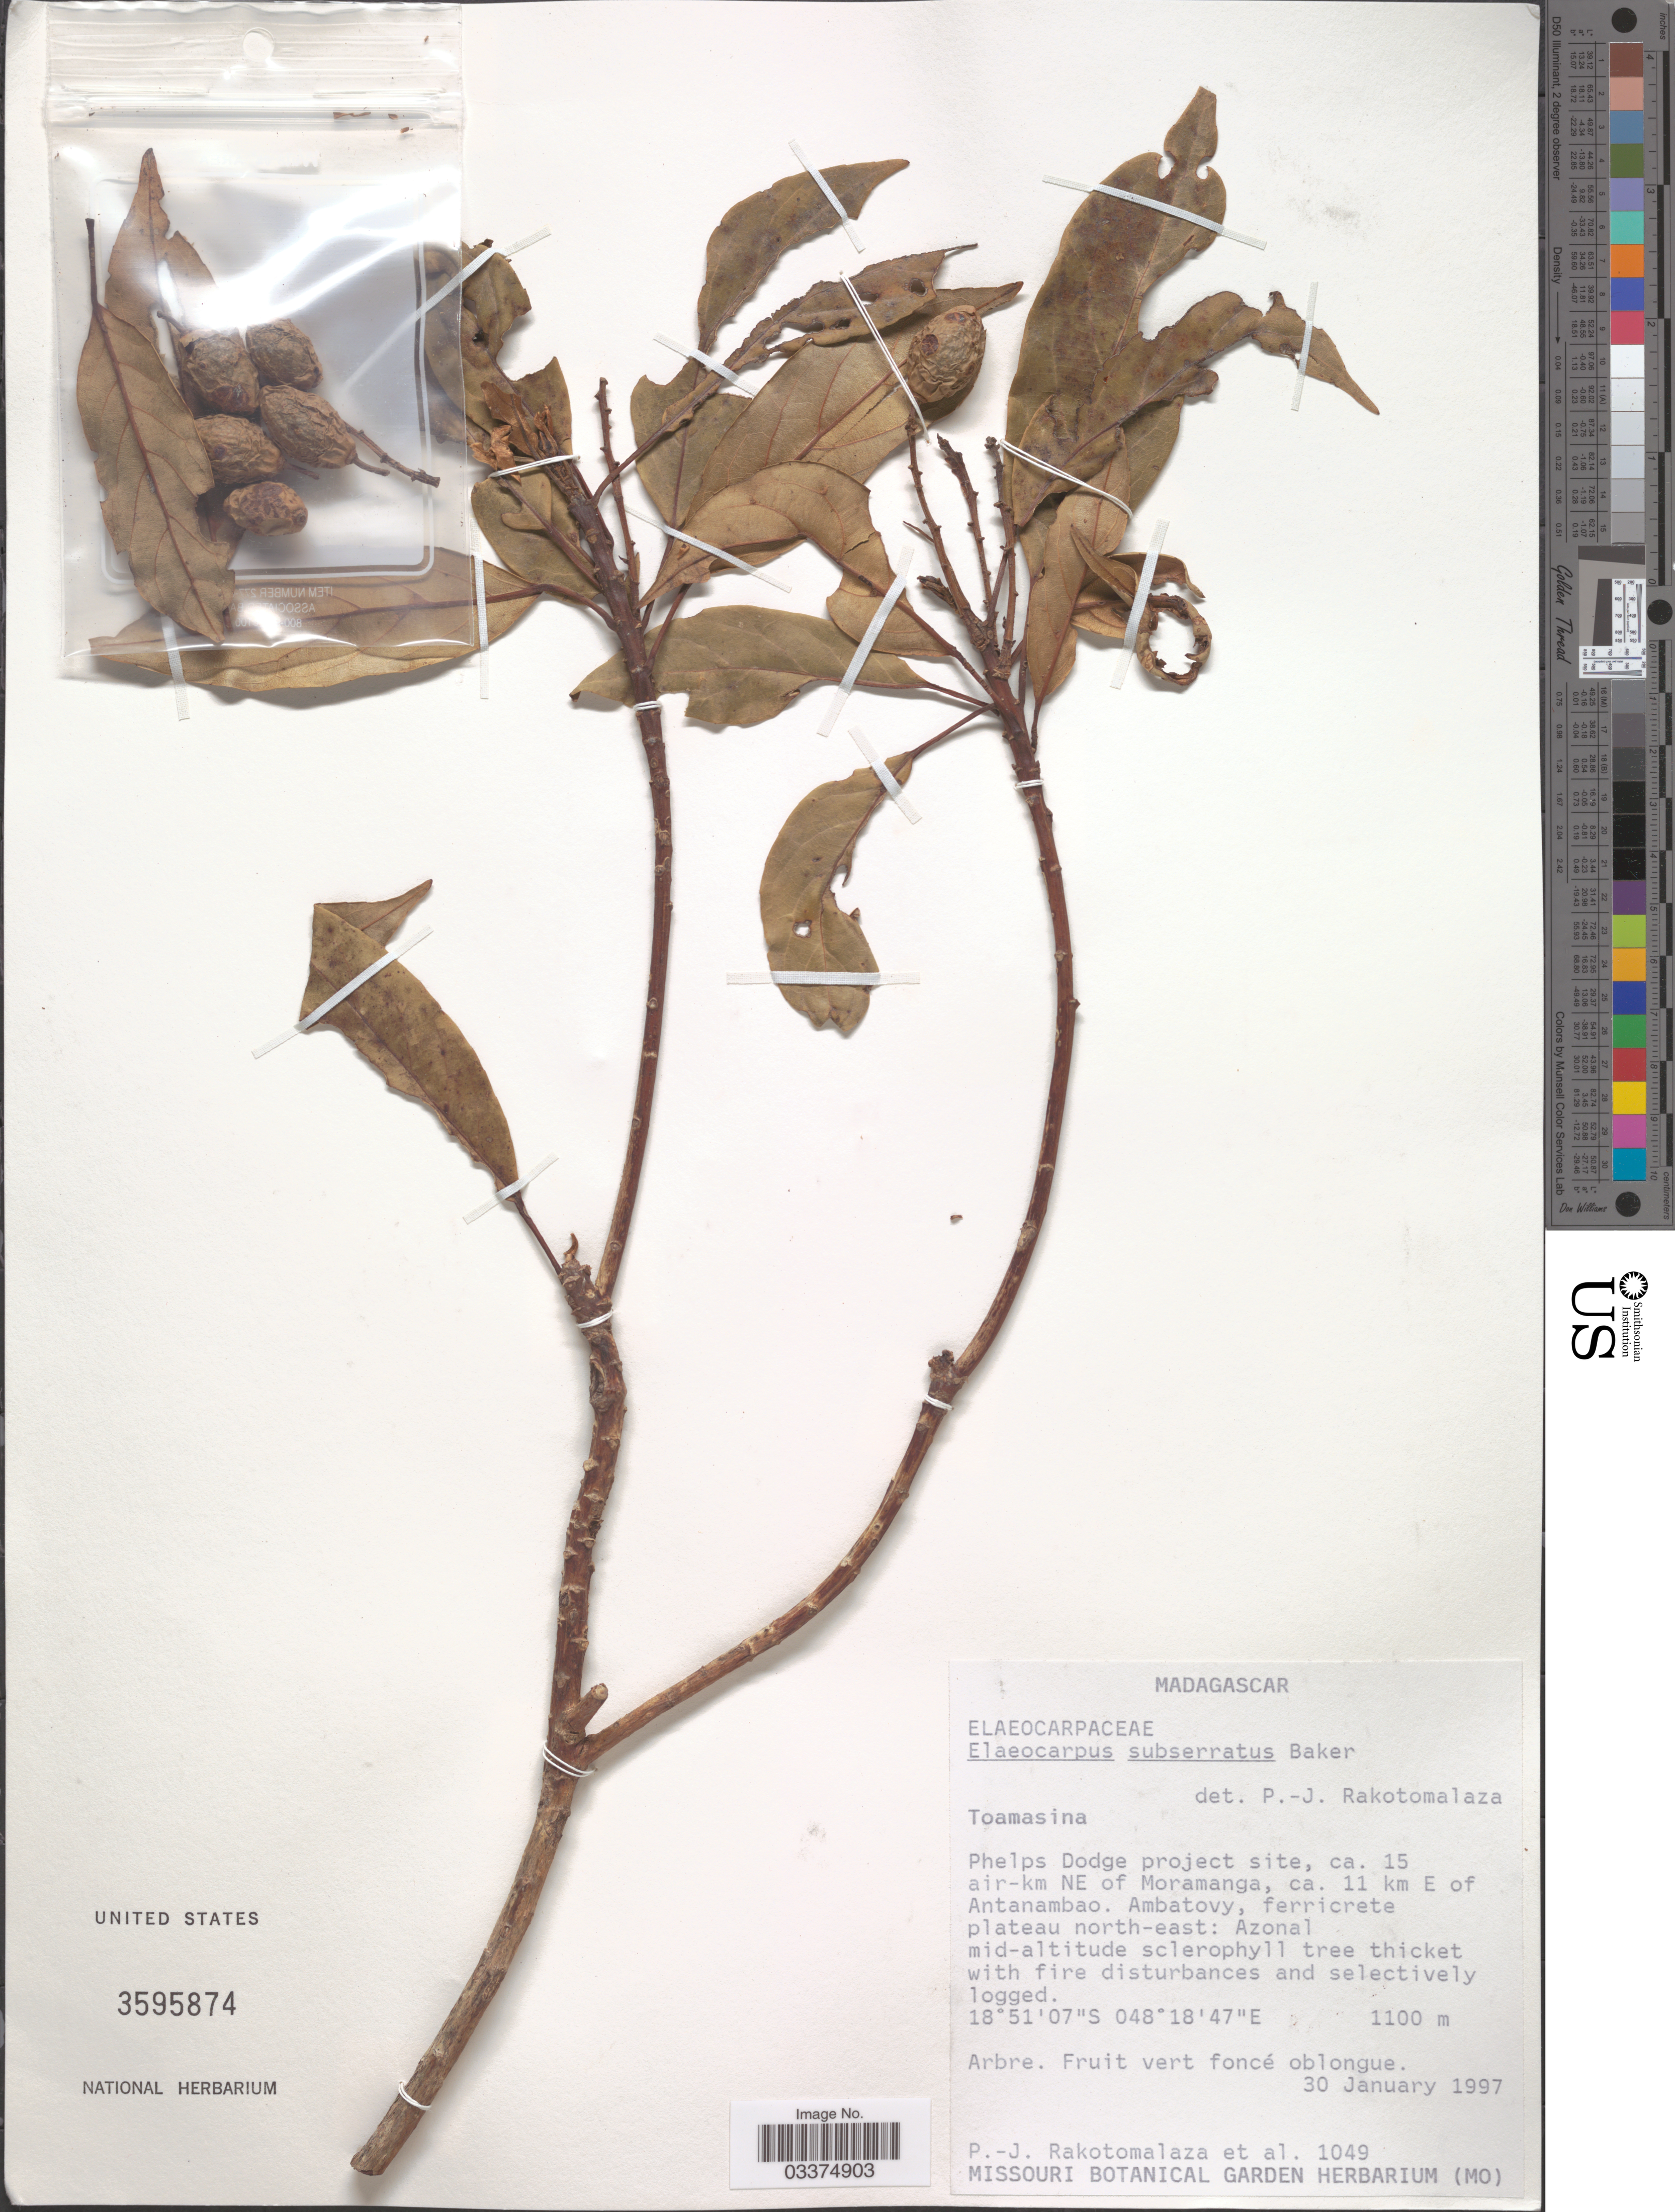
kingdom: Plantae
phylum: Tracheophyta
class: Magnoliopsida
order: Oxalidales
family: Elaeocarpaceae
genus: Elaeocarpus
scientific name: Elaeocarpus subserratus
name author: Baker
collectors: P. J. Rakotomalaza & et al.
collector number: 1049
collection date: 1997-01-30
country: Madagascar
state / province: Alaotra Mangoro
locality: Phelps Dodge project site, ca. 15 air-km NE of Moramanga, ca. 11 km E of Antanambao. Ambatovy, ferricrete plateau north-east.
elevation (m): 1100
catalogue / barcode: US 3595874